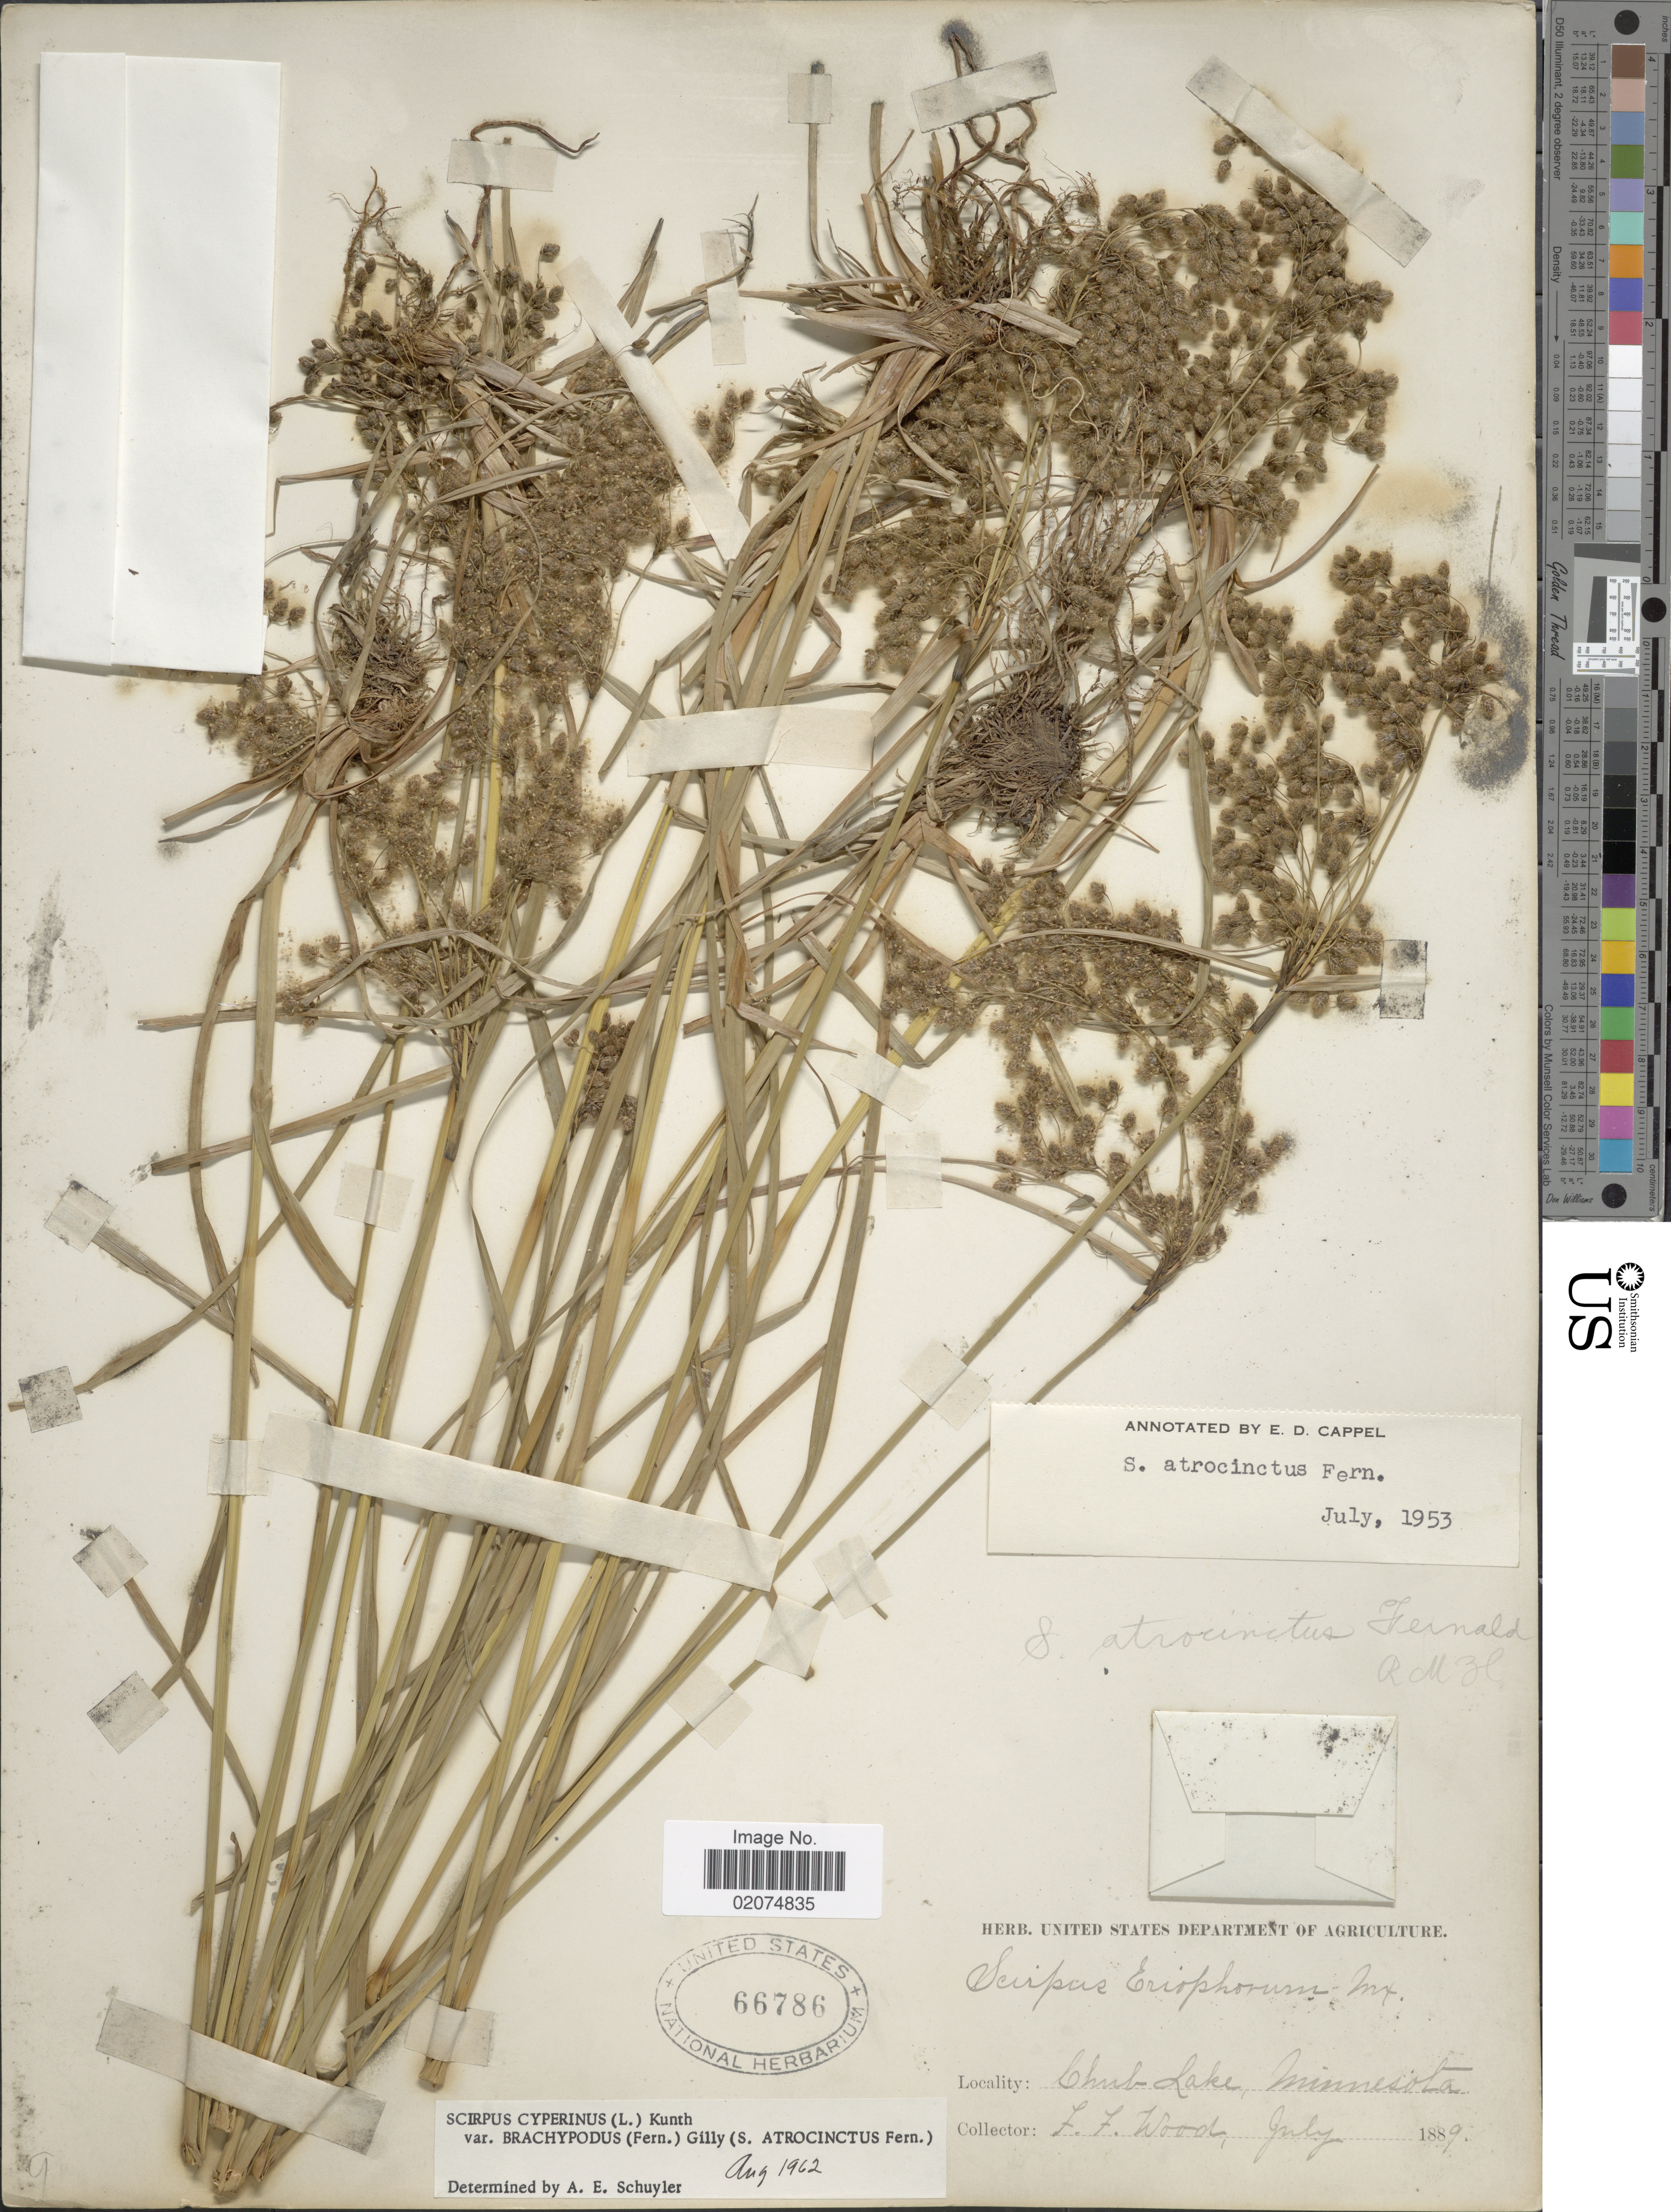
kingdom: Plantae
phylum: Tracheophyta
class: Liliopsida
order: Poales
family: Cyperaceae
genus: Scirpus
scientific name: Scirpus atrocinctus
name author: Fernald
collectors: F. Wood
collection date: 1889-07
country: United States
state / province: Minnesota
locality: Chub Lake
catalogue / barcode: US 66786